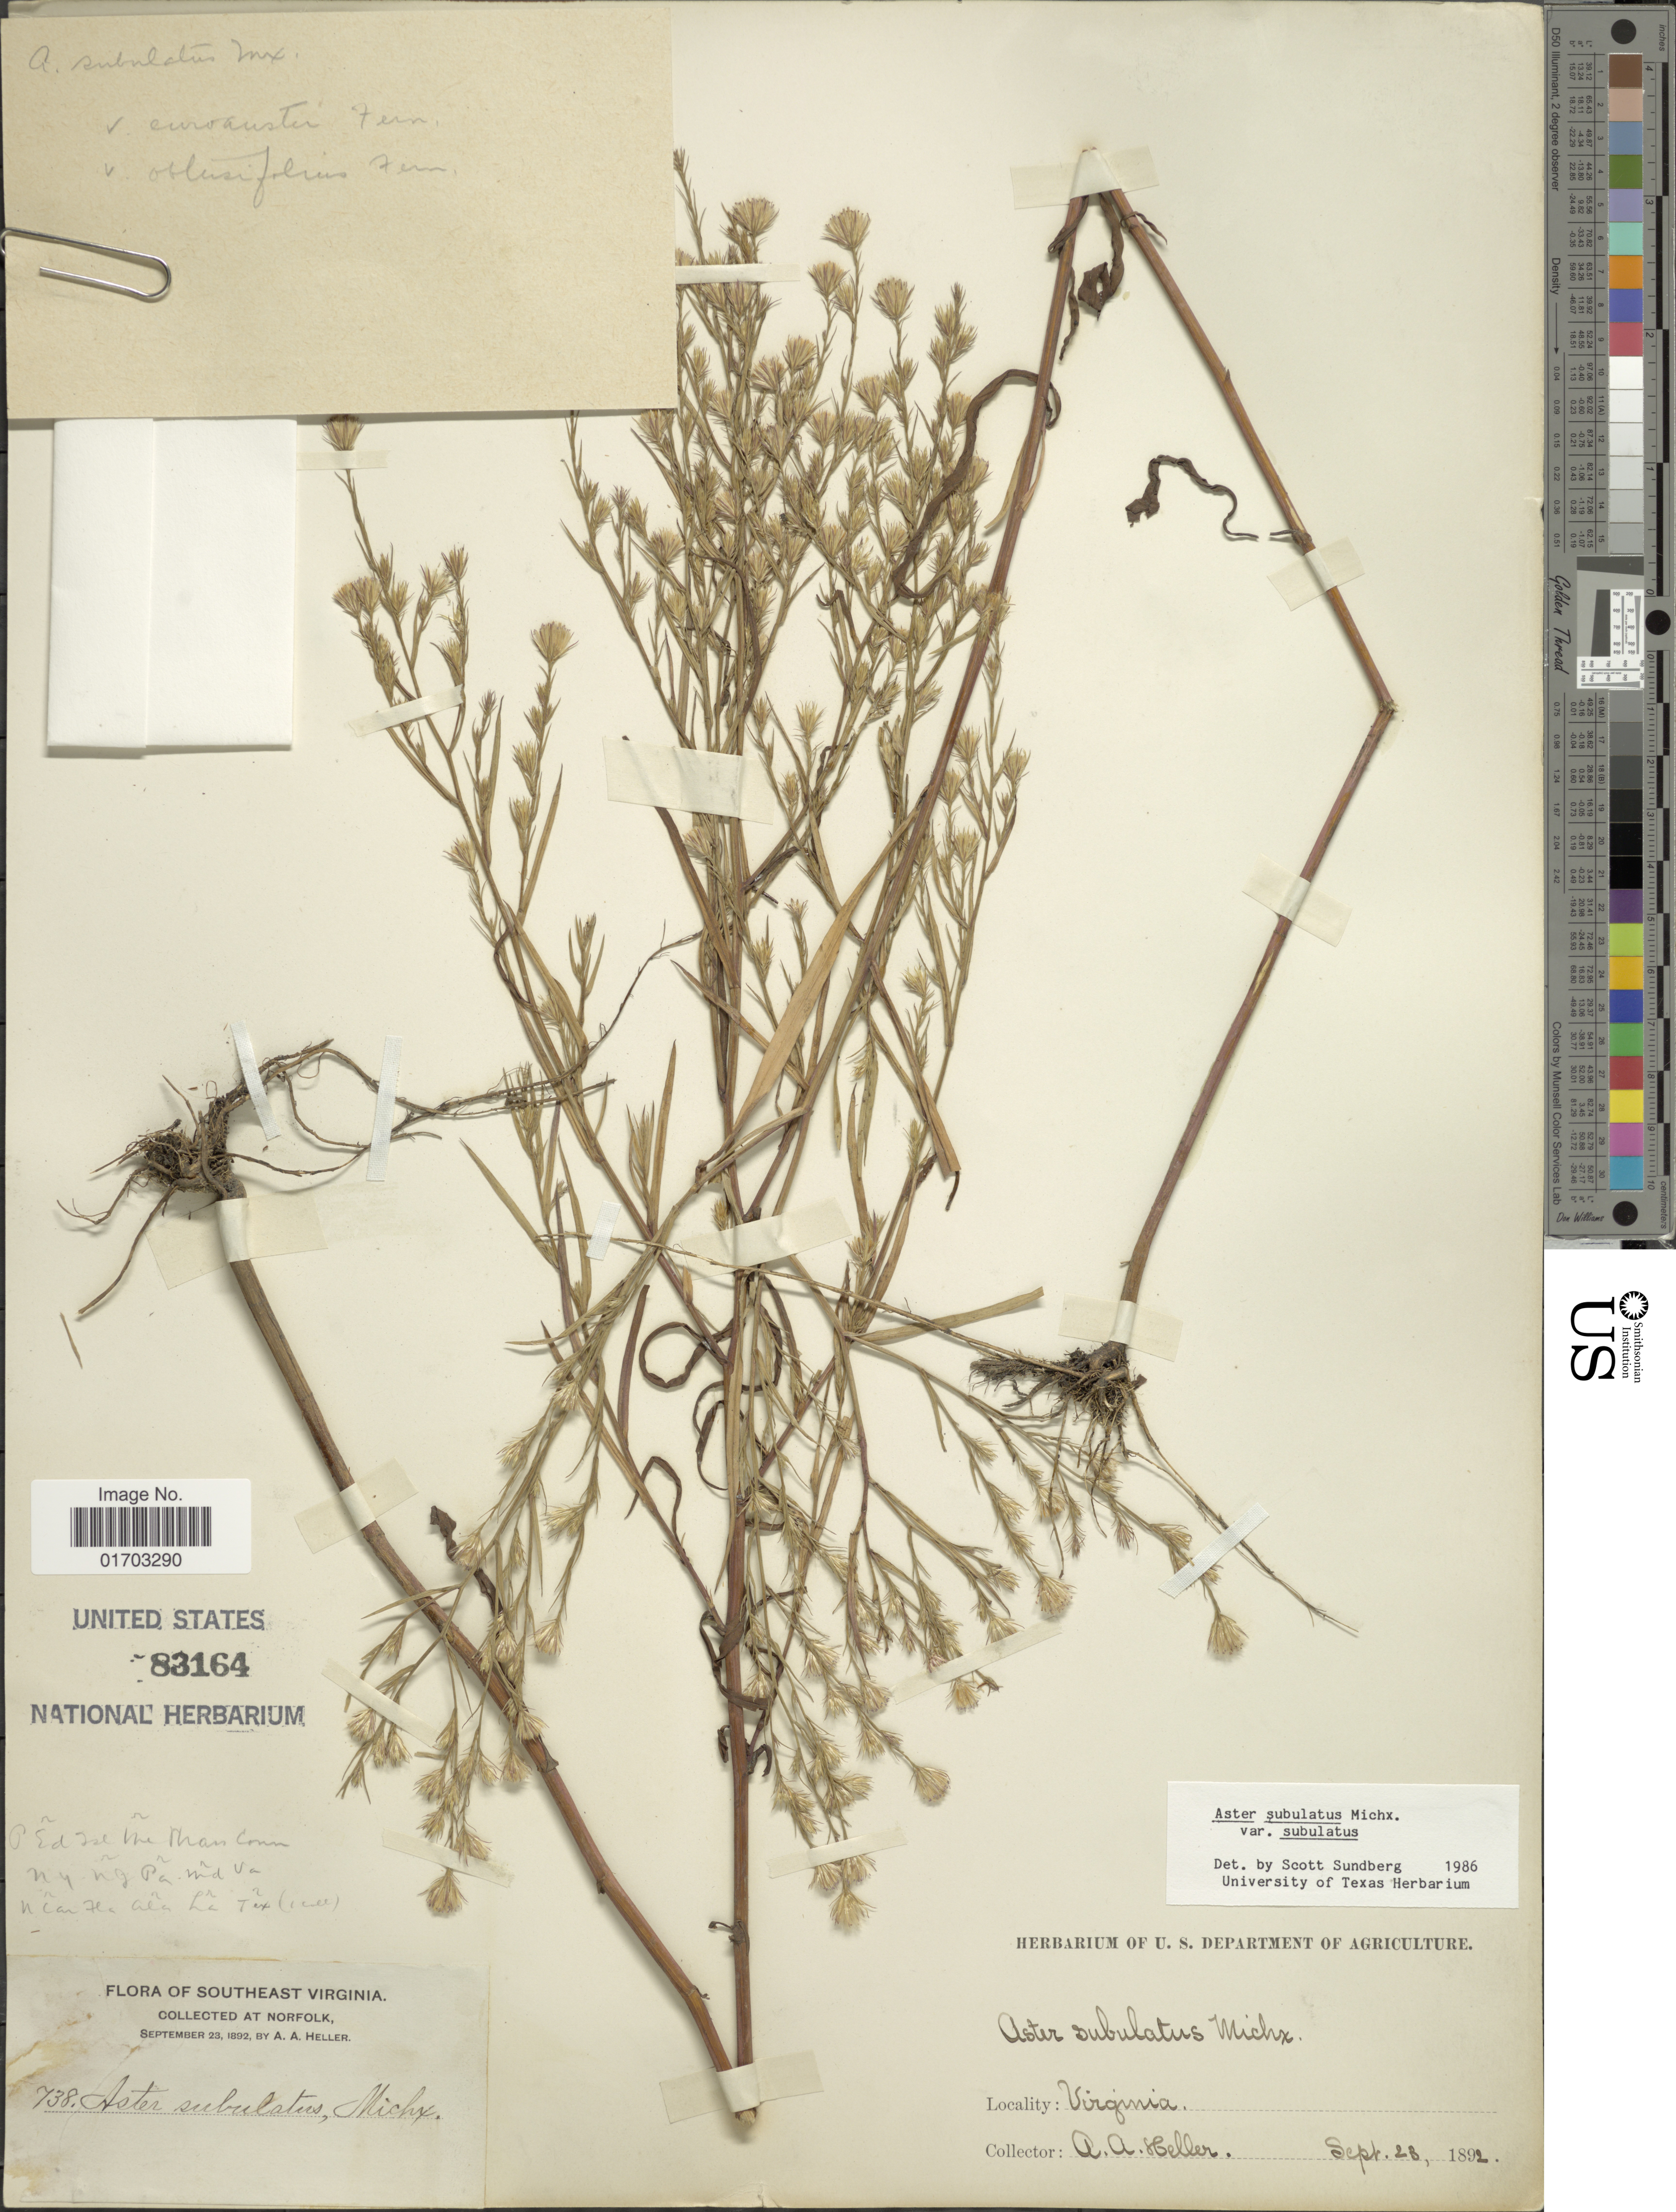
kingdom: Plantae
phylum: Tracheophyta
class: Magnoliopsida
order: Asterales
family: Asteraceae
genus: Symphyotrichum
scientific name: Symphyotrichum subulatum var. subulatum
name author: (Michx.) G.L. Nesom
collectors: A. A. Heller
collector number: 738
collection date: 1892-09-23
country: United States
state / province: Virginia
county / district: City of Norfolk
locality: Southeast Virginia, at Norfolk.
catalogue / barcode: US 83164